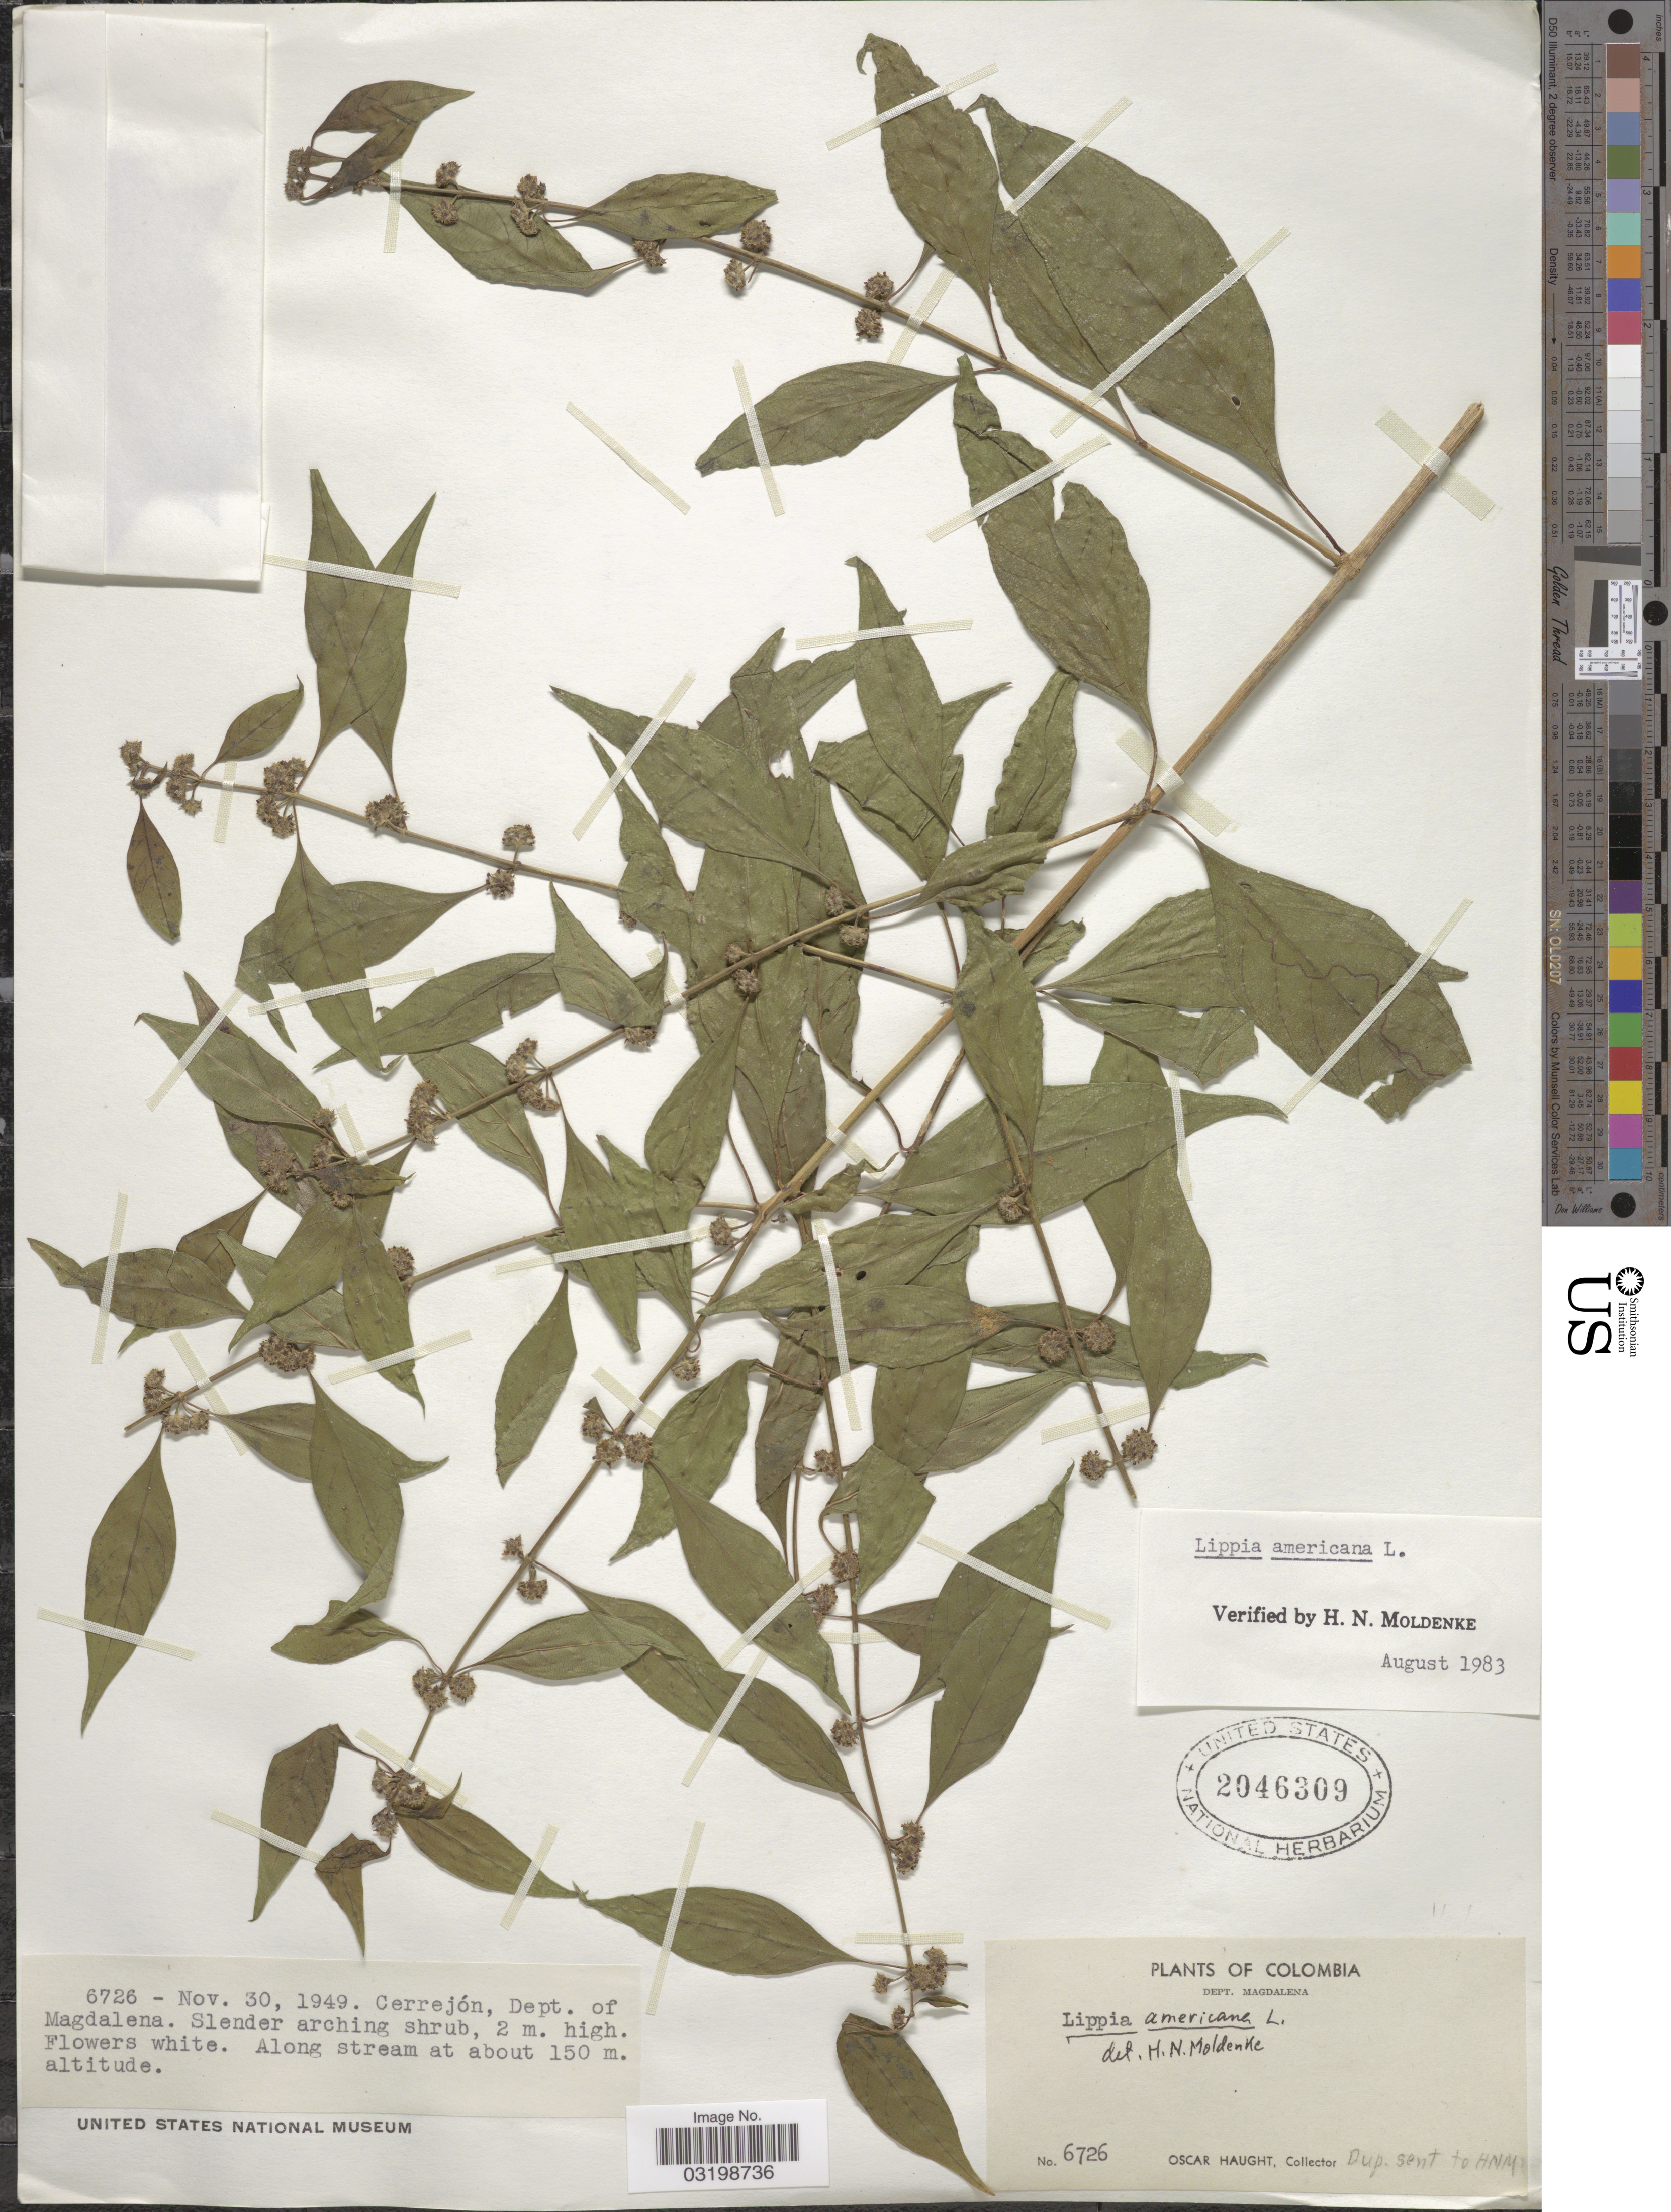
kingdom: Plantae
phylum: Tracheophyta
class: Magnoliopsida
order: Lamiales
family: Verbenaceae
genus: Lippia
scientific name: Lippia americana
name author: L.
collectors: O. L. Haught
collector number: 6726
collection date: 1949-11-30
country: Colombia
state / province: Magdalena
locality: Cerrejón, Dept. of Magdalena.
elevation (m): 150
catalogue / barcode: US 2046309